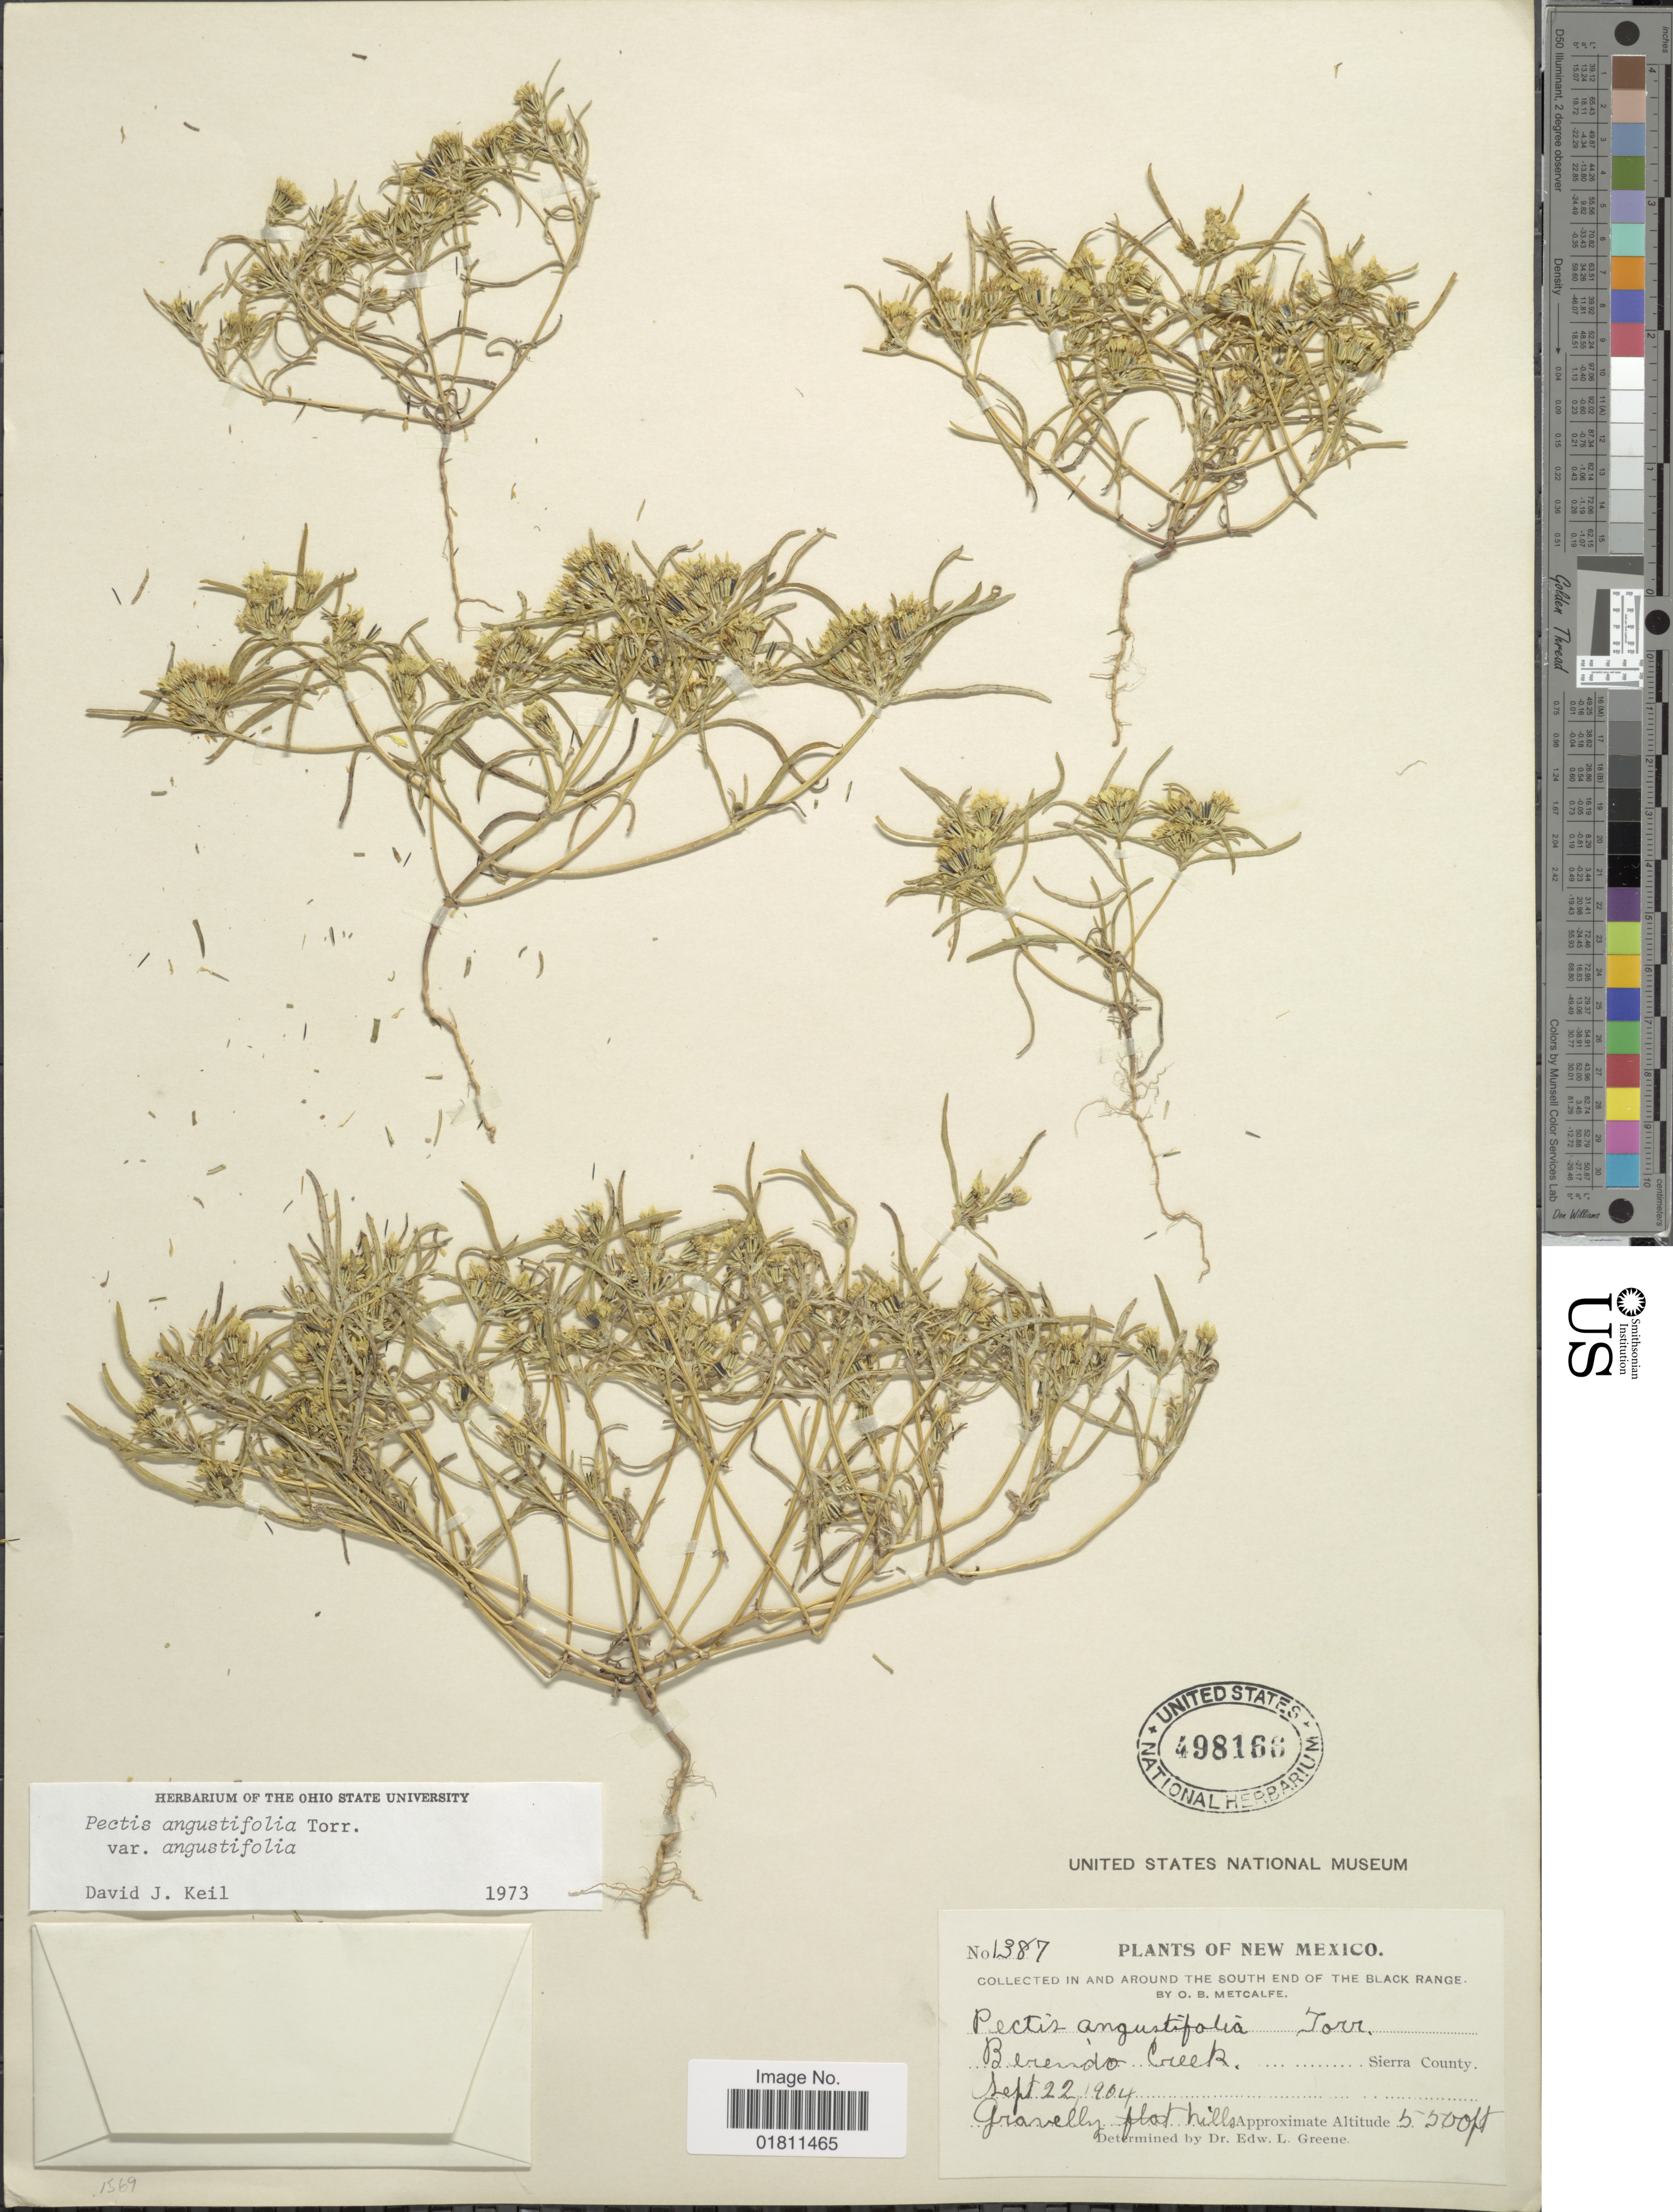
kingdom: Plantae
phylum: Tracheophyta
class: Magnoliopsida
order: Asterales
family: Asteraceae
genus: Pectis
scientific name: Pectis angustifolia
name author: Torr.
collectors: O. Metcalf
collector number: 1387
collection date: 1904-09-22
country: United States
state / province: New Mexico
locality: New Mexico. Berendo Creek, Sierra County.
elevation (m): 1676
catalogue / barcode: US 498166